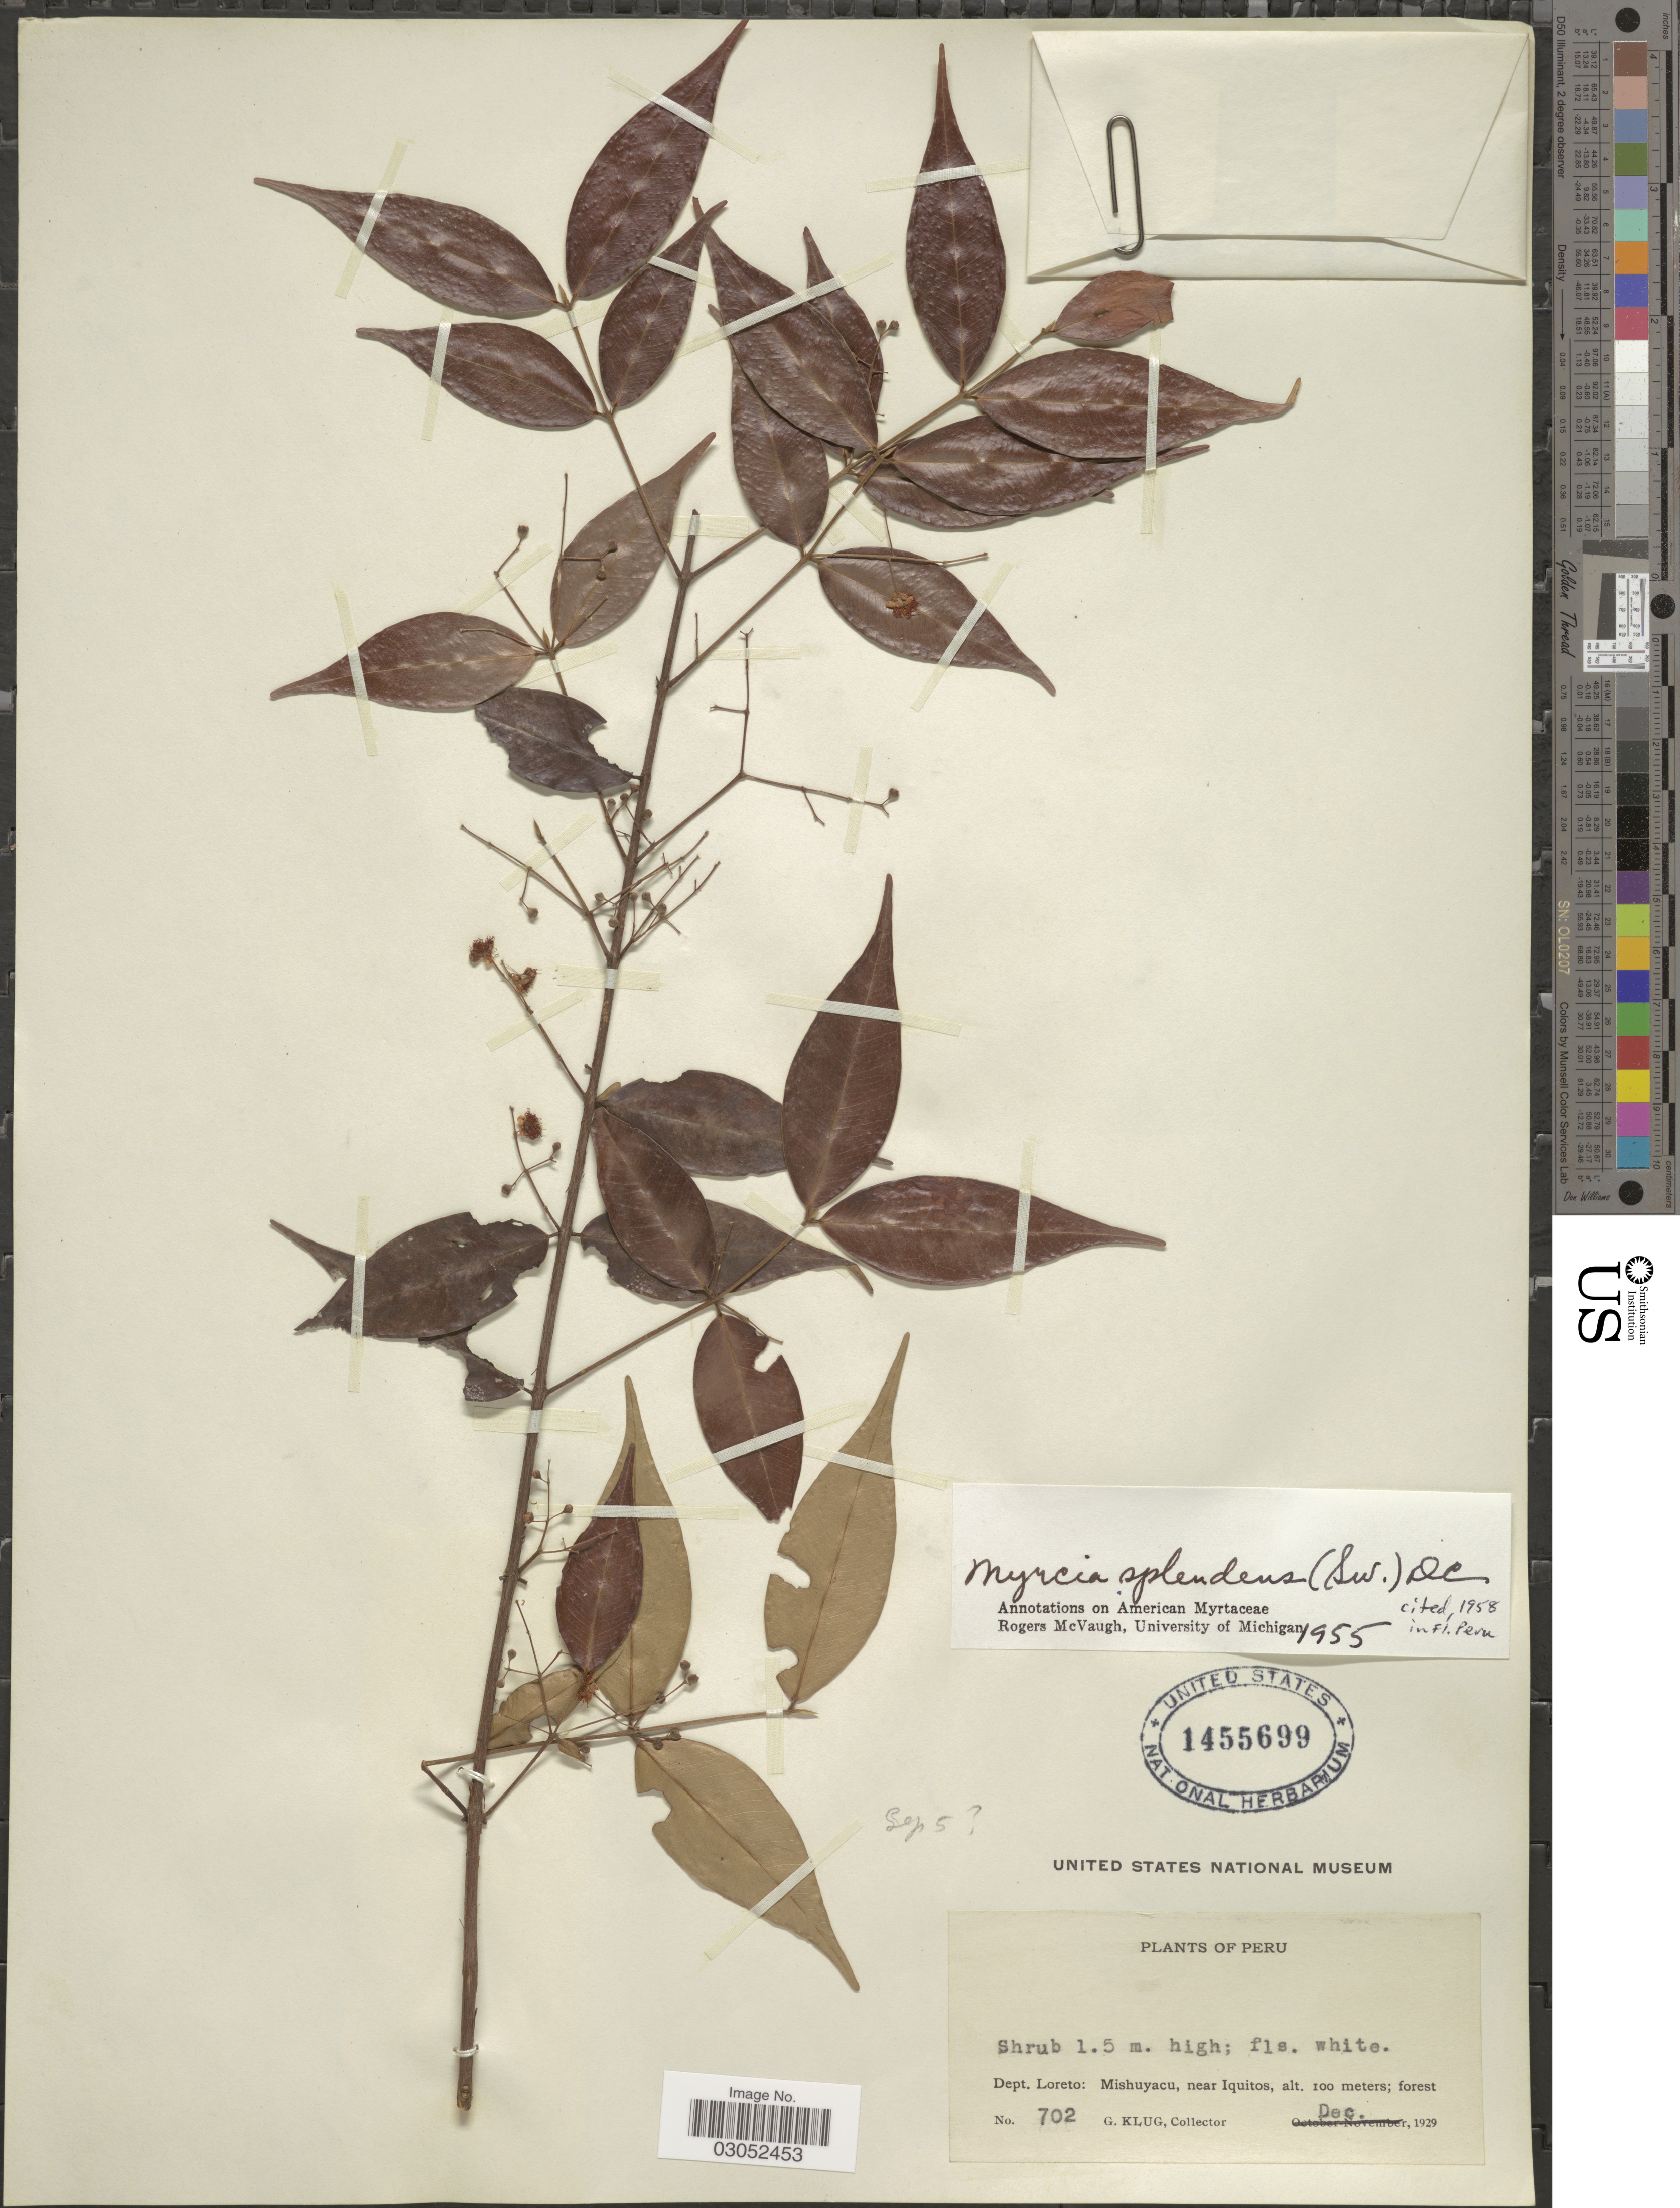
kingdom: Plantae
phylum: Tracheophyta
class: Magnoliopsida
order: Myrtales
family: Myrtaceae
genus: Myrcia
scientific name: Myrcia splendens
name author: (Sw.) DC.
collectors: G. Klug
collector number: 702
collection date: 1929-12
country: Peru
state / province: Loreto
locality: Dept. Loreto: Mishuyacu, near Iquitos.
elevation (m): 100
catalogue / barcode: US 1455699